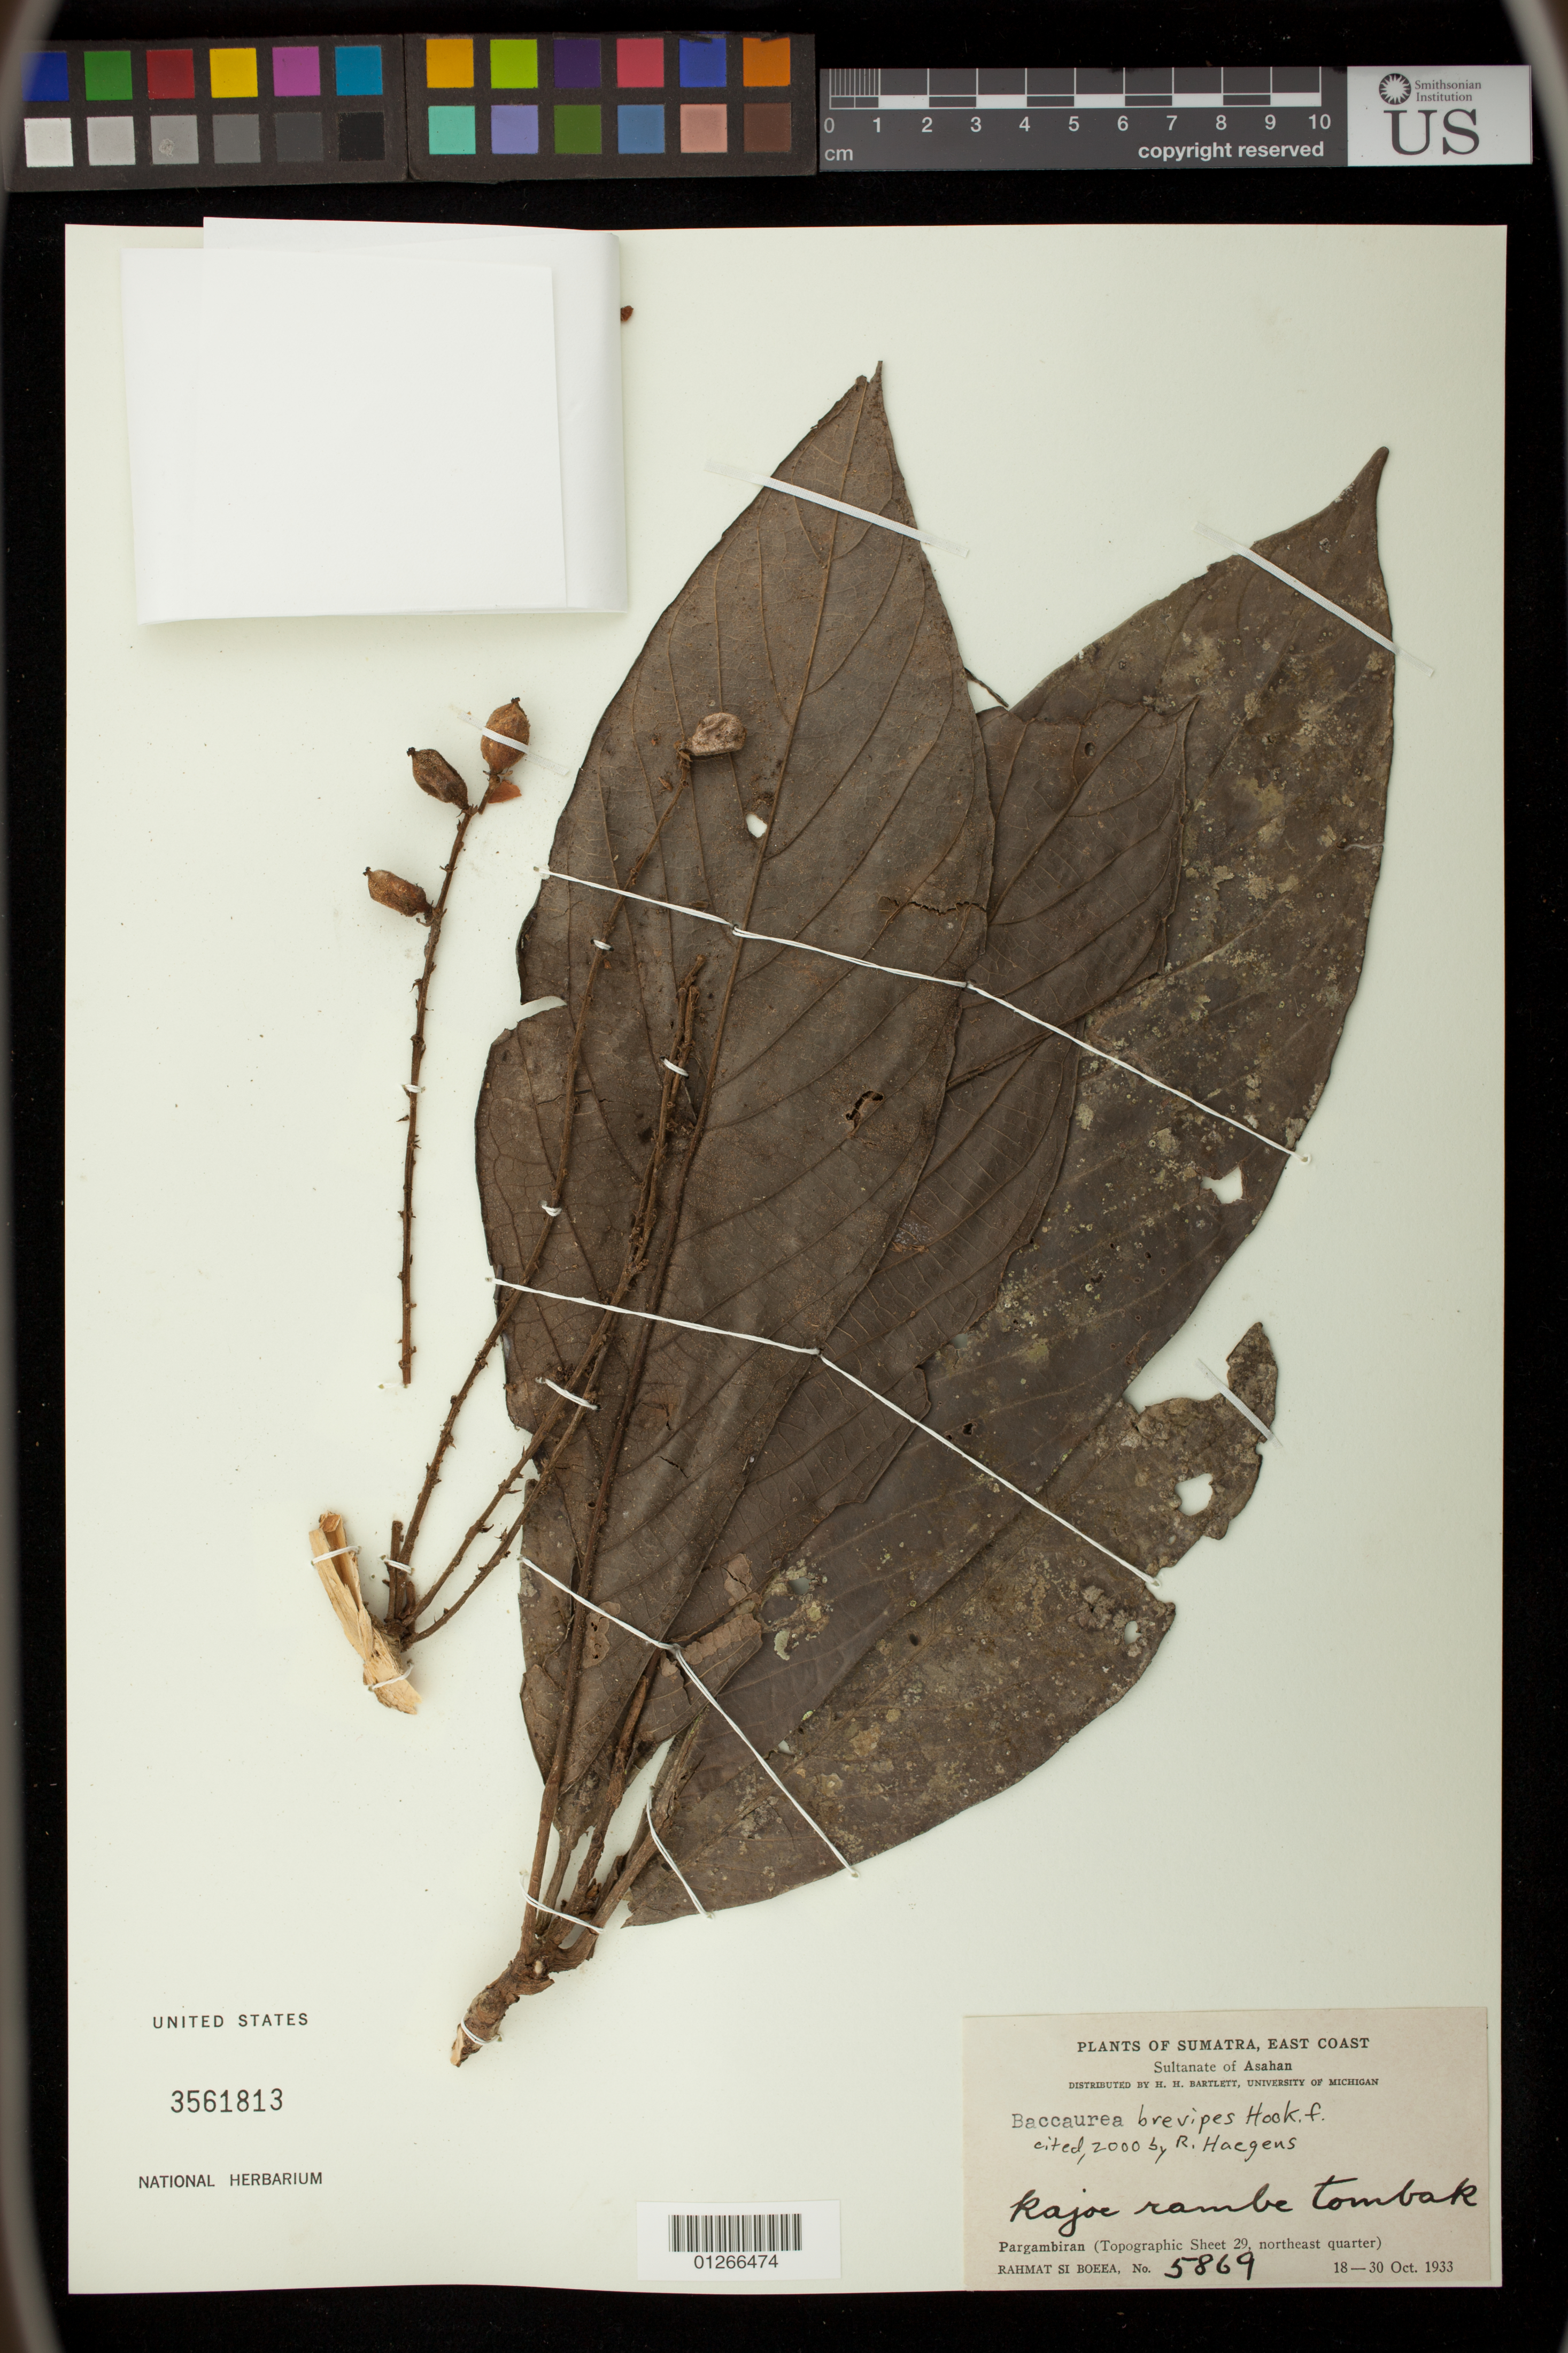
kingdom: Plantae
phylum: Tracheophyta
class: Magnoliopsida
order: Malpighiales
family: Phyllanthaceae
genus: Baccaurea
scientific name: Baccaurea brevipes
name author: Hook. f.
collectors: Rahmat Si Boeea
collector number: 5869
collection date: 1933-10-18/1933-10-30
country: Indonesia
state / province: Sumatra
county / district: Sumatera Utara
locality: Sultanate of Asahan, Paragambiran (Topographic Sheet 29, northeast quarter)